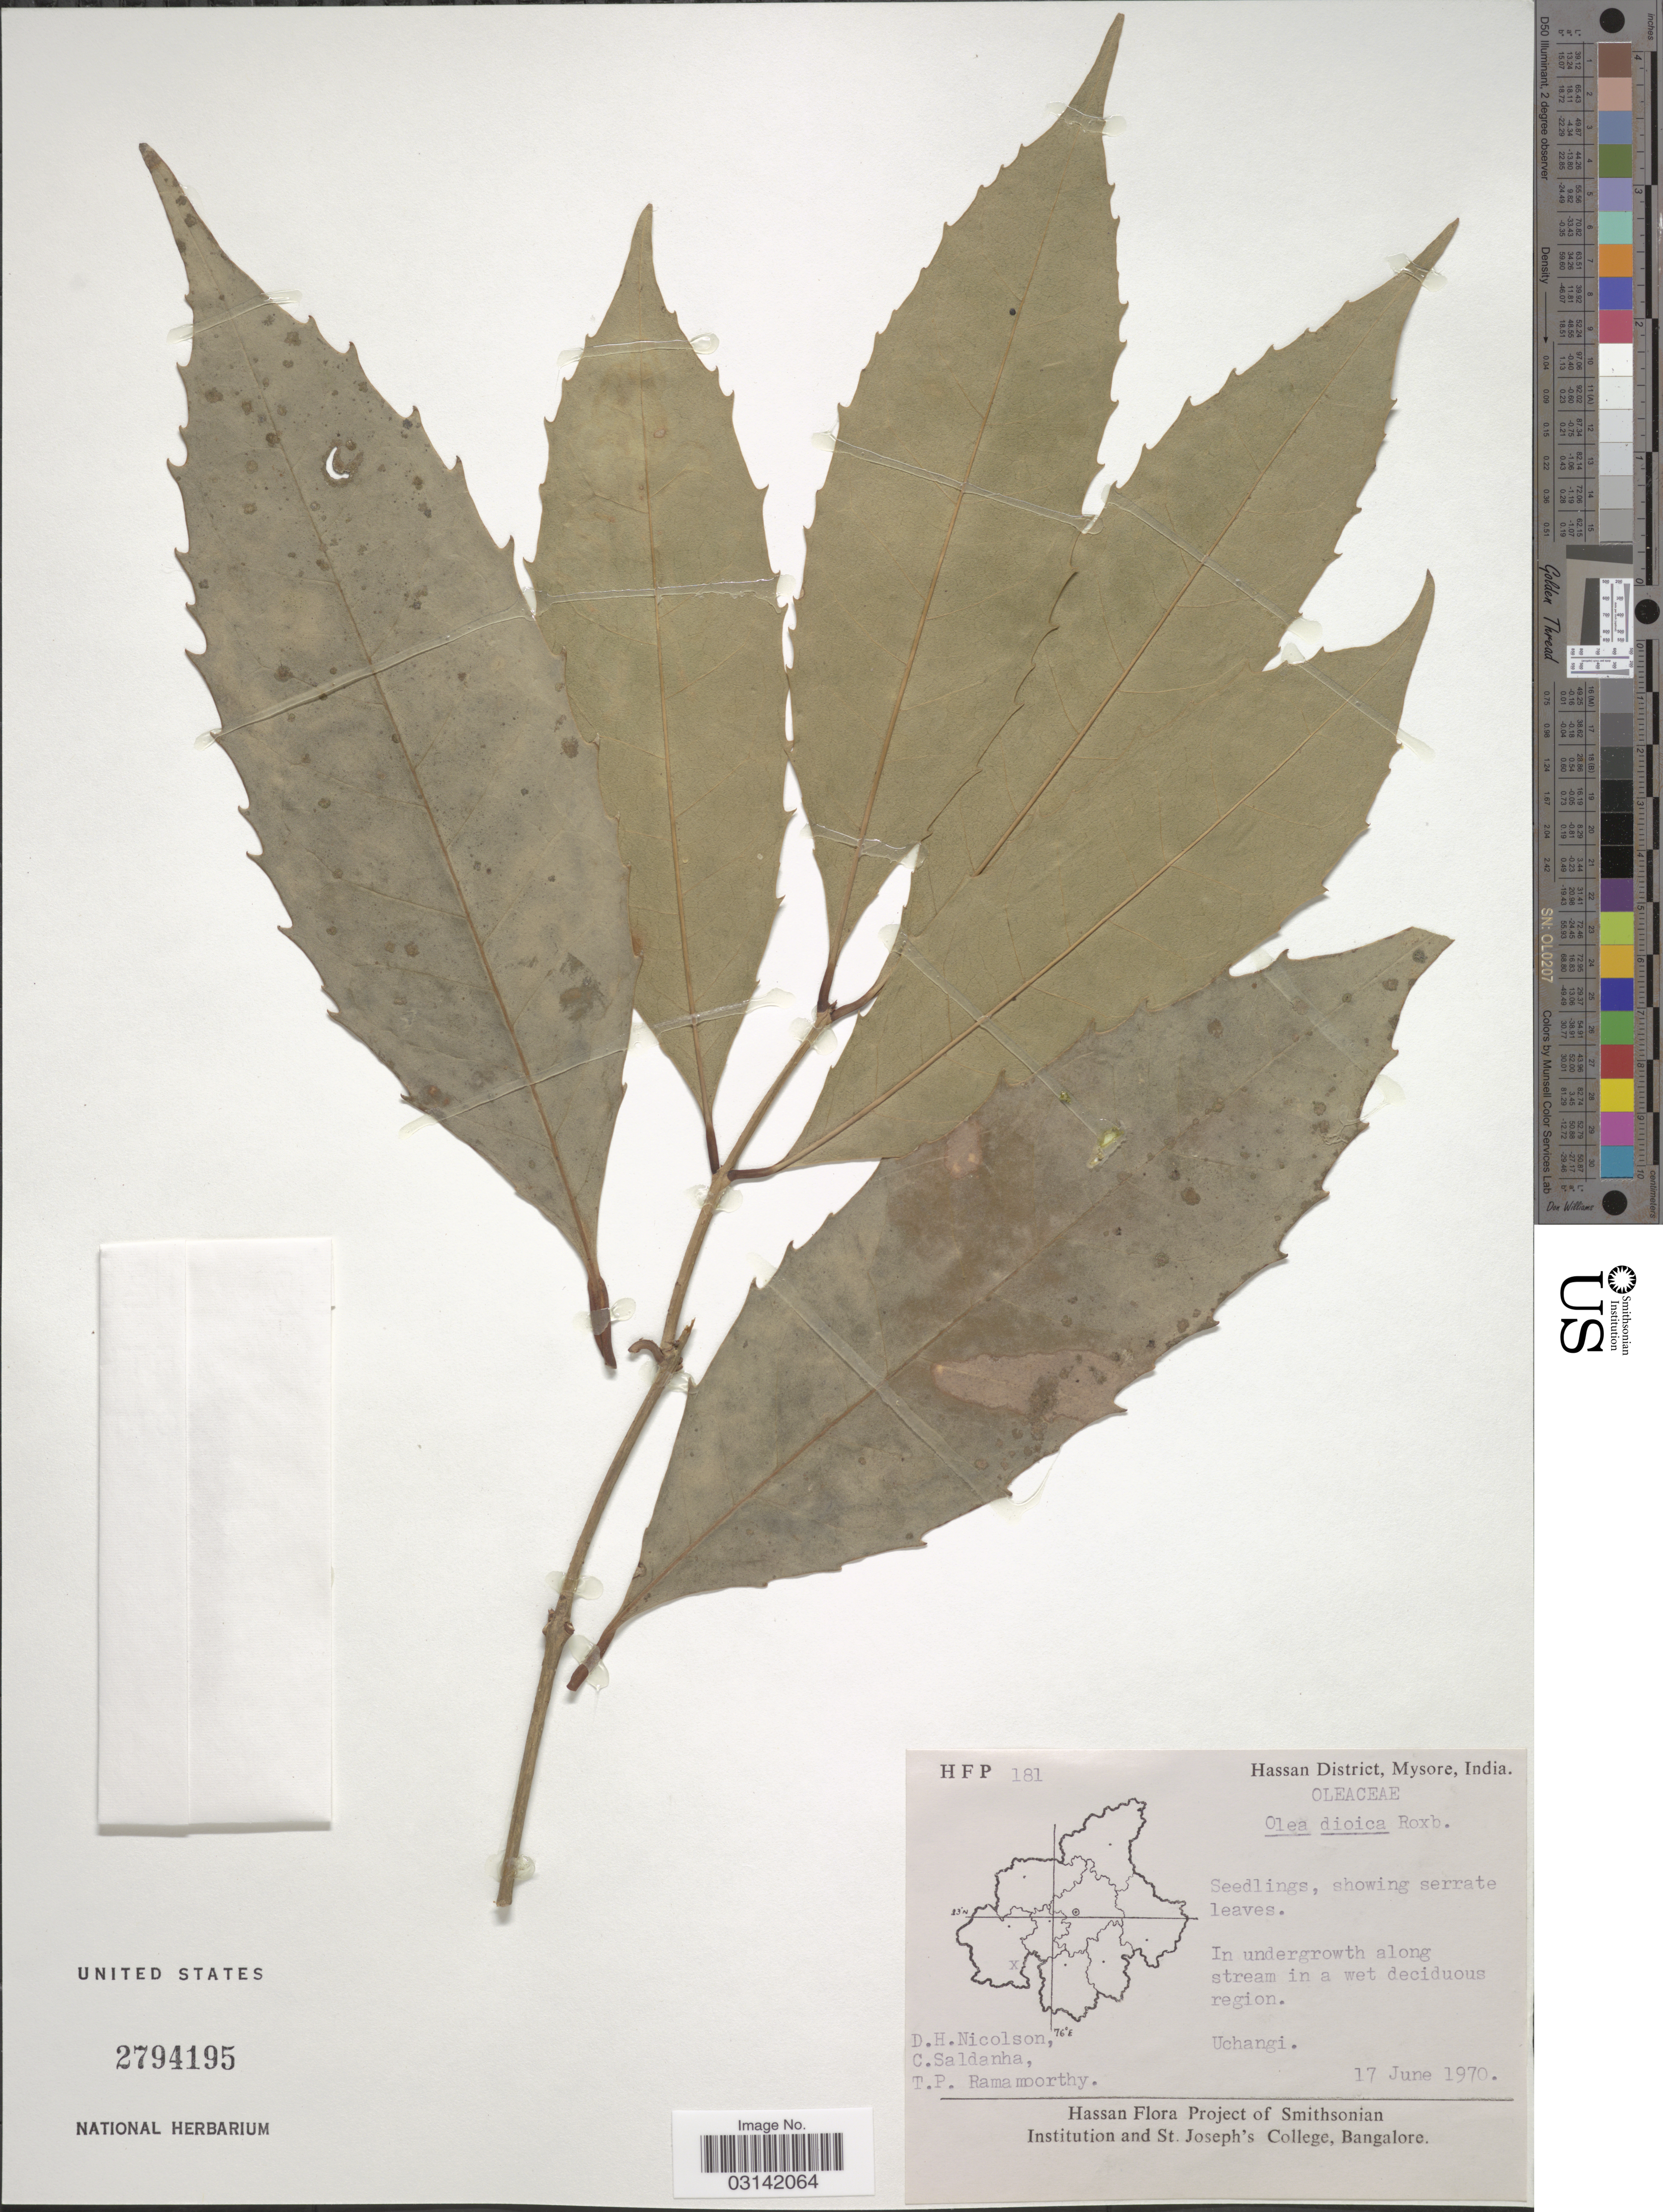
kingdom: Plantae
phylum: Tracheophyta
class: Magnoliopsida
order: Lamiales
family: Oleaceae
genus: Tetrapilus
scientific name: Tetrapilus dioicus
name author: (Roxb.) L.A.S. Johnson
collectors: D. H. Nicolson, C. Saldanha & T. P. Ramamoorthy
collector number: HFP181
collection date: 1970-06-17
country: India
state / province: Karnataka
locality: Hassan District, Mysore, Uchangi.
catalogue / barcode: US 2794195